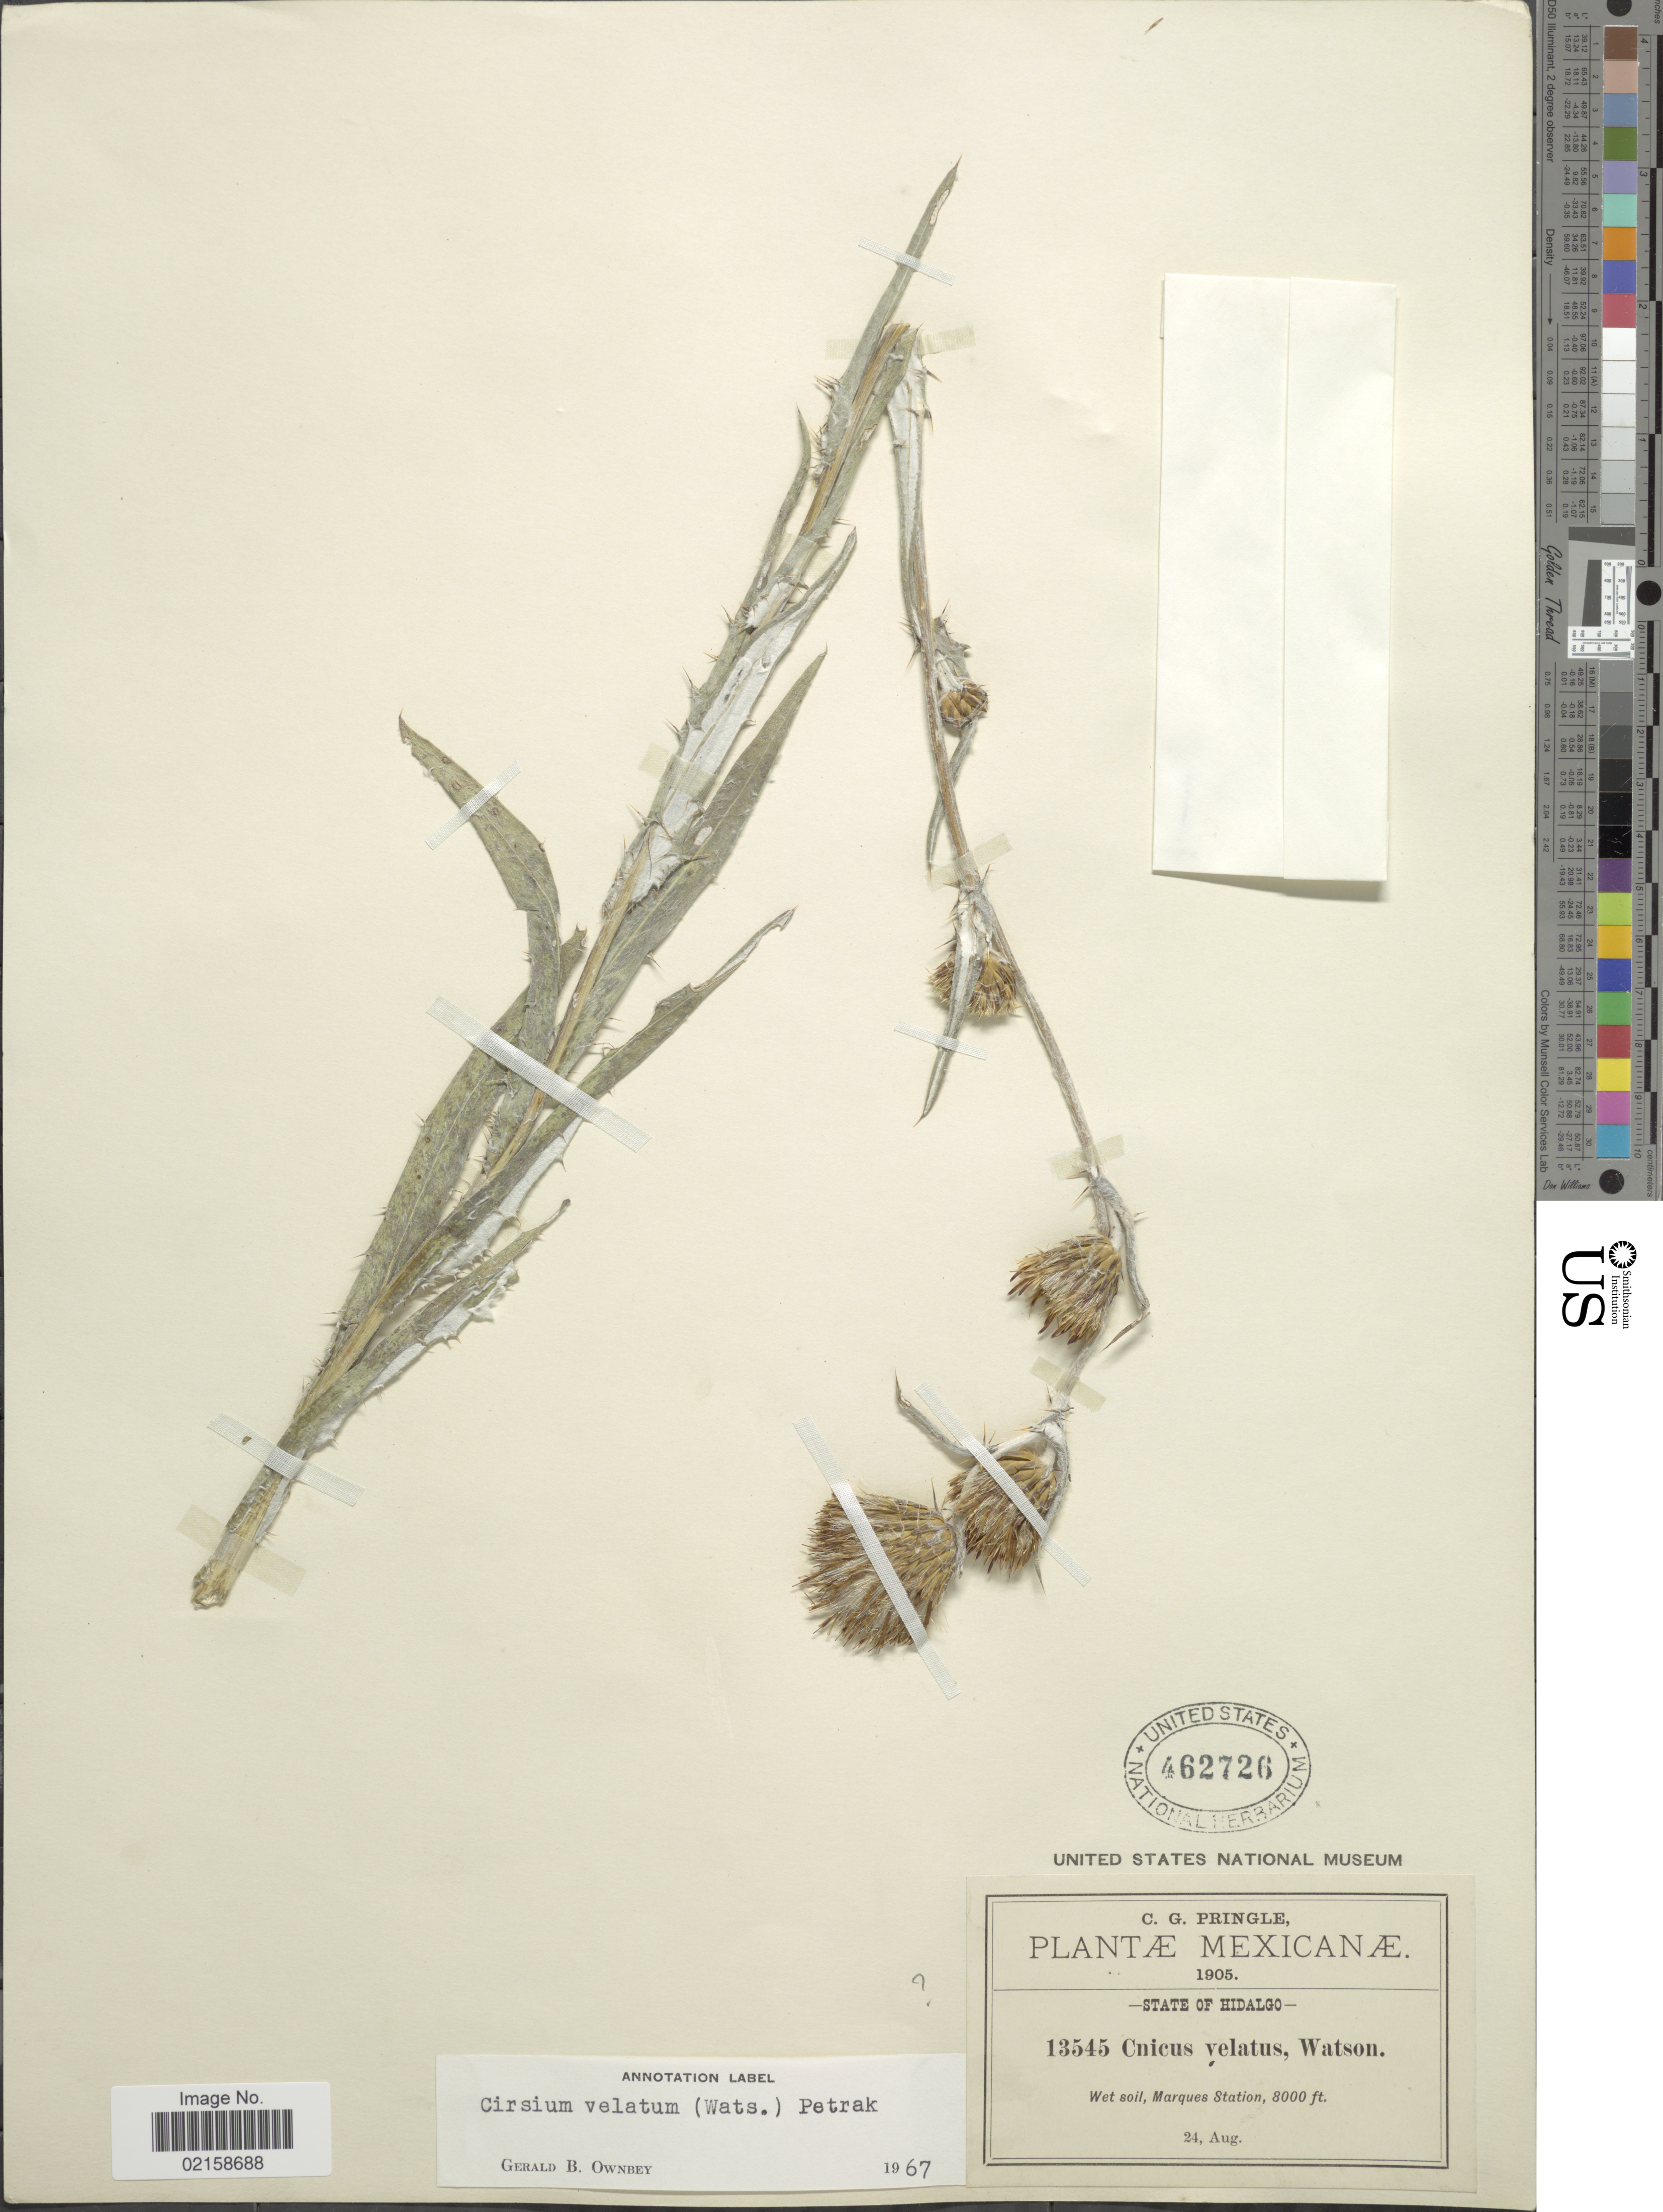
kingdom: Plantae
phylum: Tracheophyta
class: Magnoliopsida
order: Asterales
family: Asteraceae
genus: Cirsium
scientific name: Cirsium velatum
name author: (S. Watson) Petr.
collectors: C. G. Pringle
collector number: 13545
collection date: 1905-08-21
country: Mexico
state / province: Hidalgo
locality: Wet soil, Margues Station.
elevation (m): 2438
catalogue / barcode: US 462726